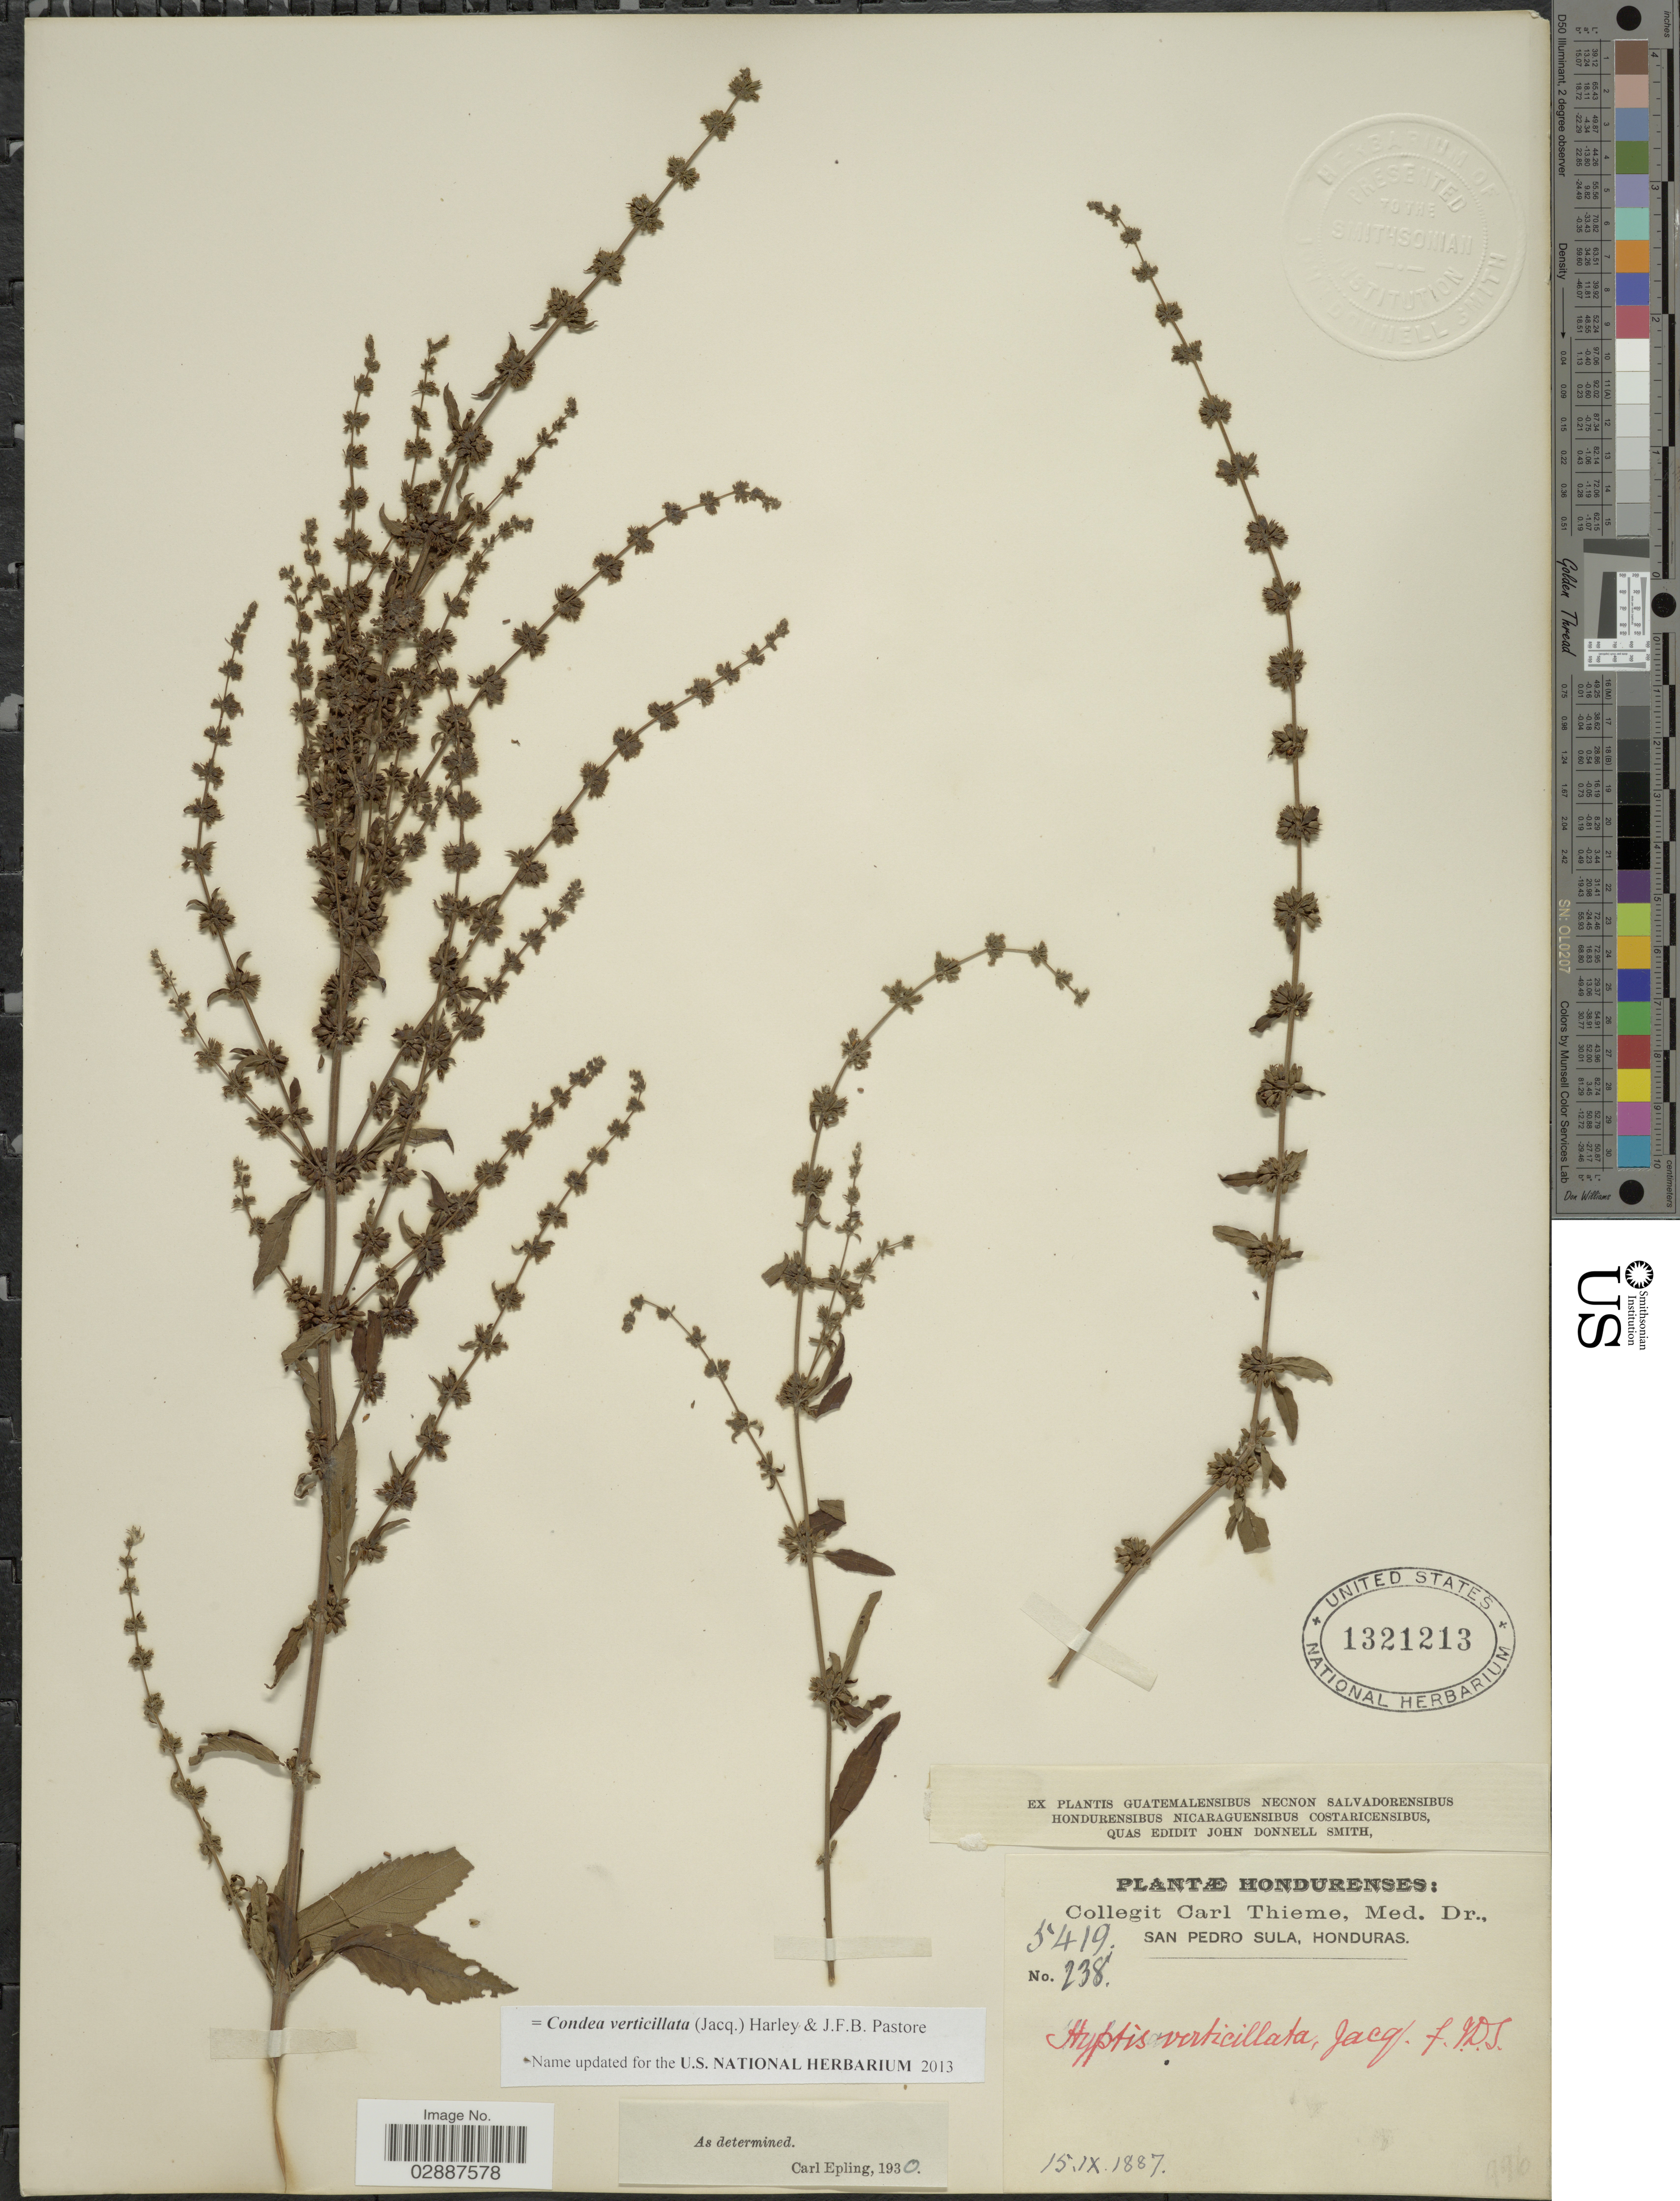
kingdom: Plantae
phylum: Tracheophyta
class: Magnoliopsida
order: Lamiales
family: Lamiaceae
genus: Condea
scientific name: Condea verticillata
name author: (Jacq.) Harley & J.F.B. Pastore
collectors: C. Thieme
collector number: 5419/238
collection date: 1887-09-15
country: Honduras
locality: San Pedro Sula.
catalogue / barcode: US 1321213